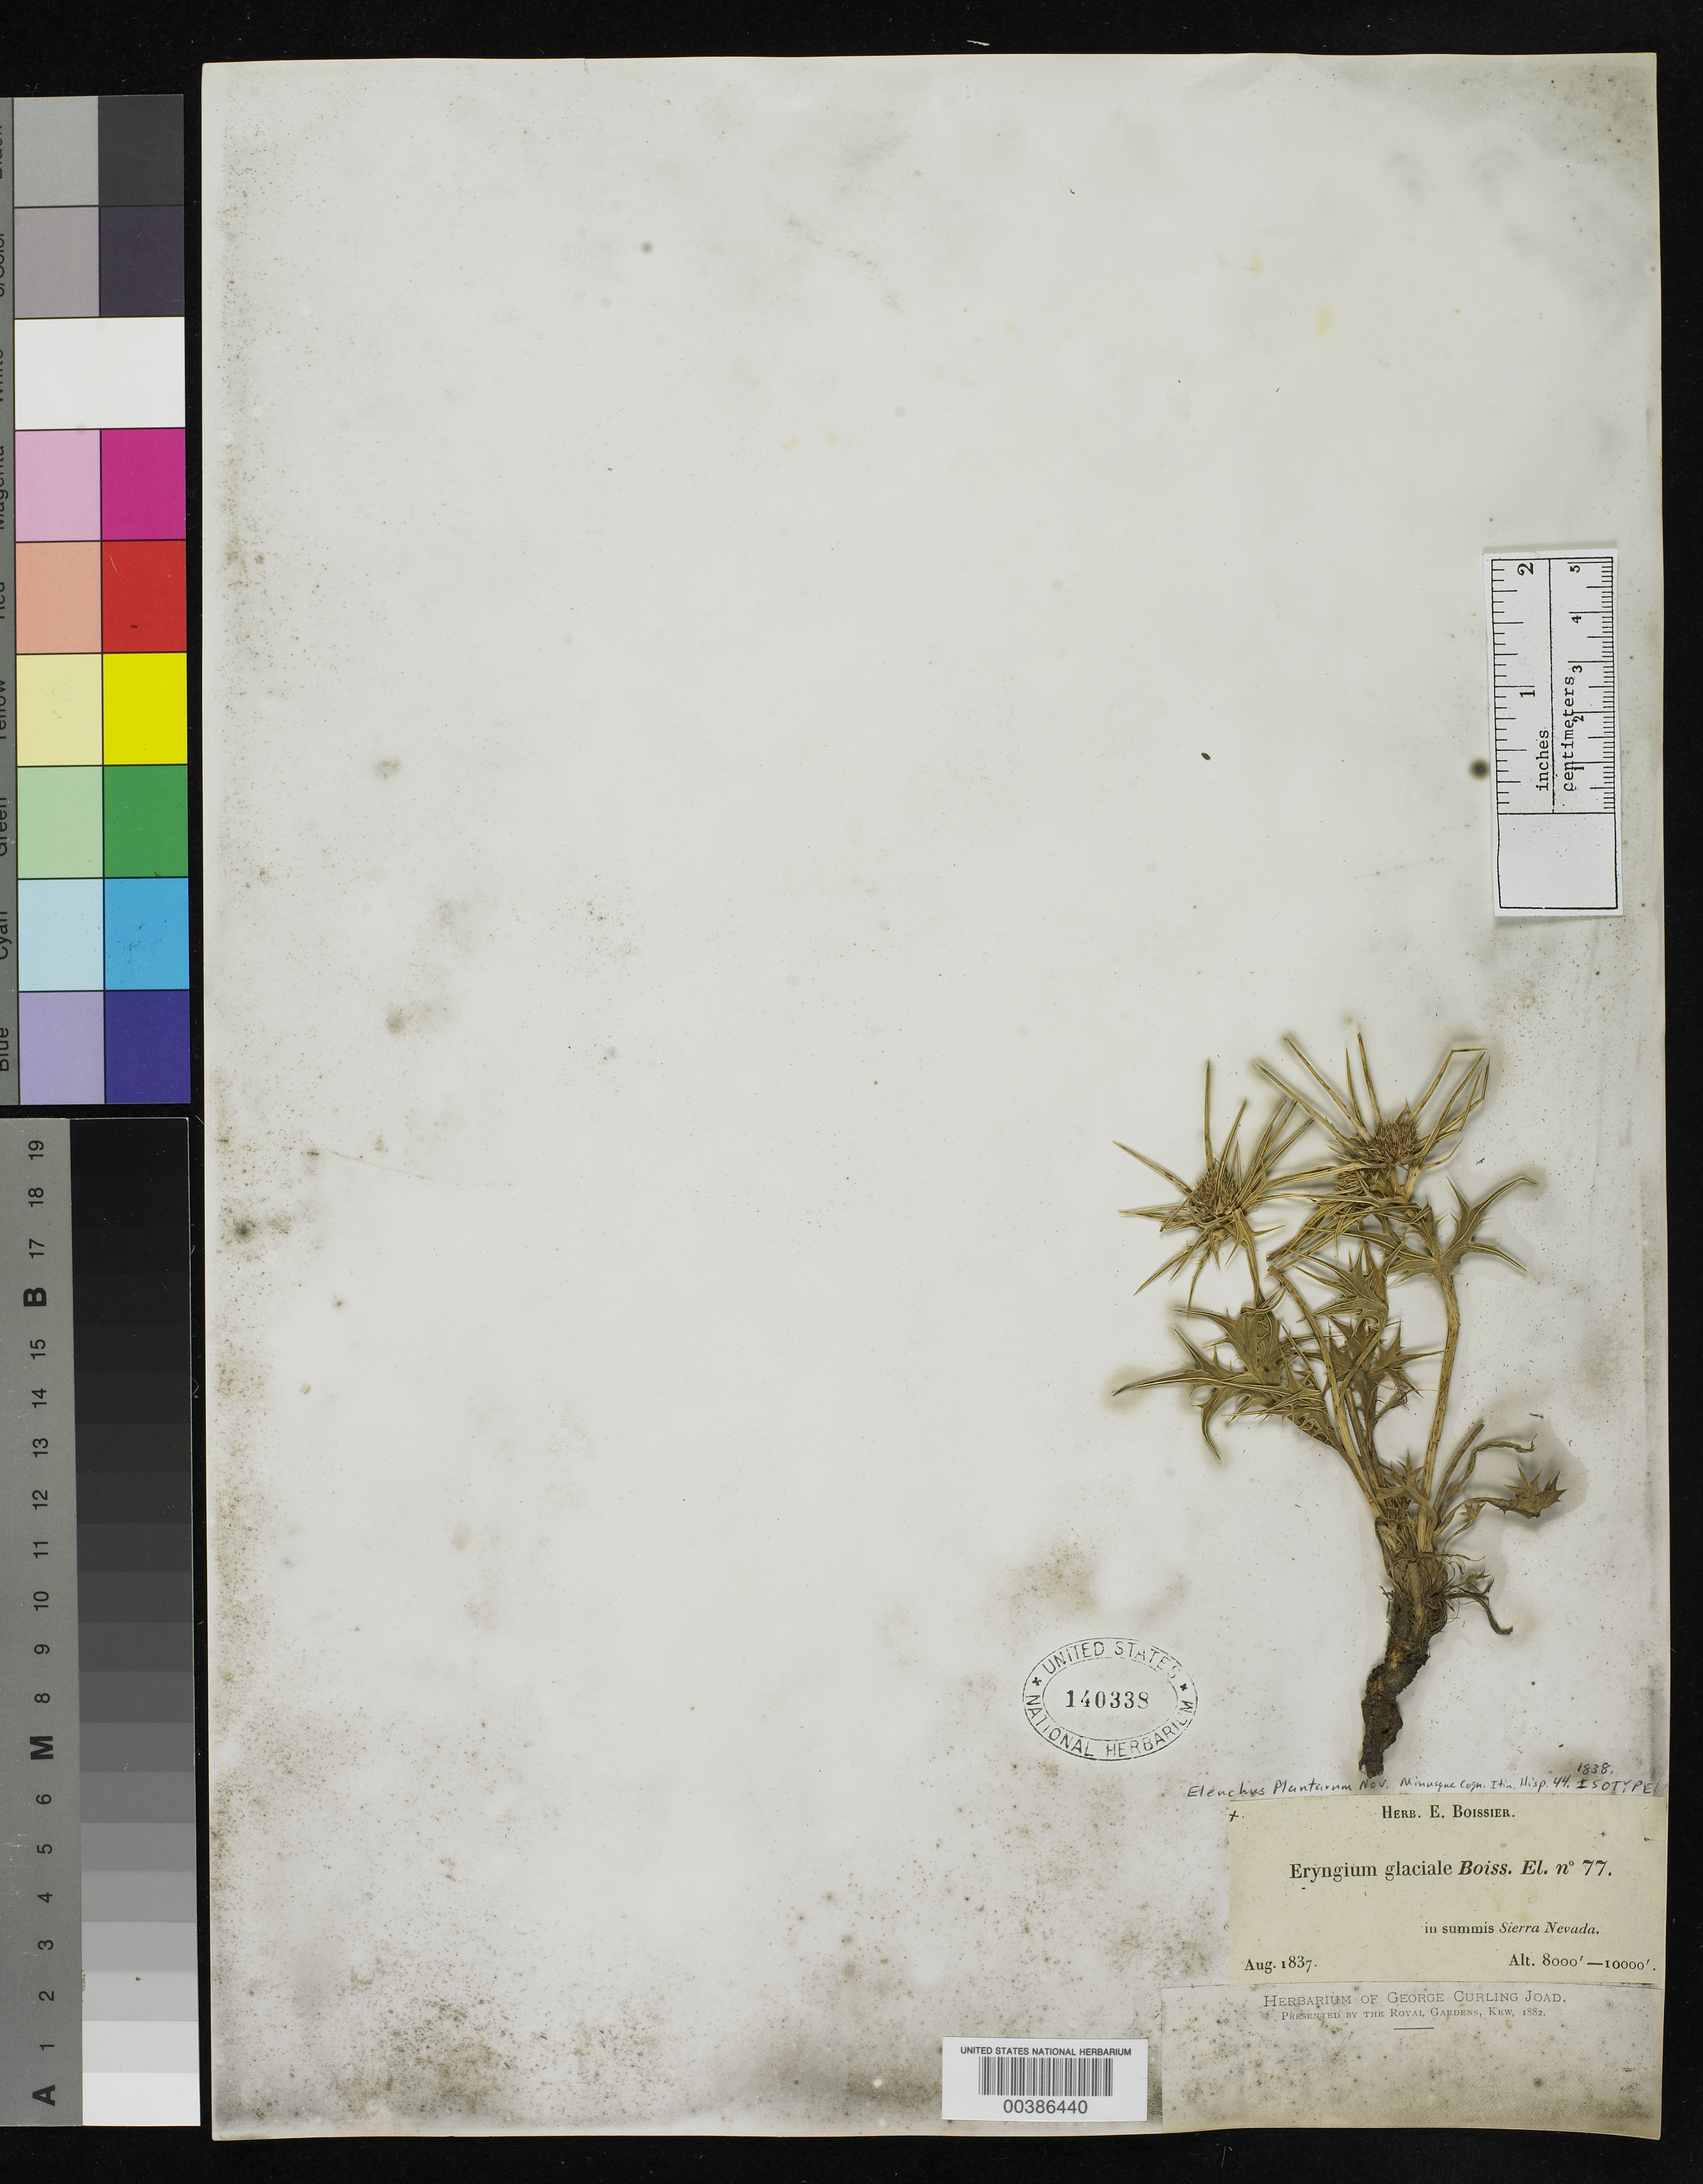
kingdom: Plantae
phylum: Tracheophyta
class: Magnoliopsida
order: Apiales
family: Apiaceae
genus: Eryngium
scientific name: Eryngium graciale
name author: Boiss.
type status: Isotype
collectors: P. Boissier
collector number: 77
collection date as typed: Aug 1837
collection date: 1837-08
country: Spain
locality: In summis Sierra Nevada.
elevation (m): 2438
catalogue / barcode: US 140338